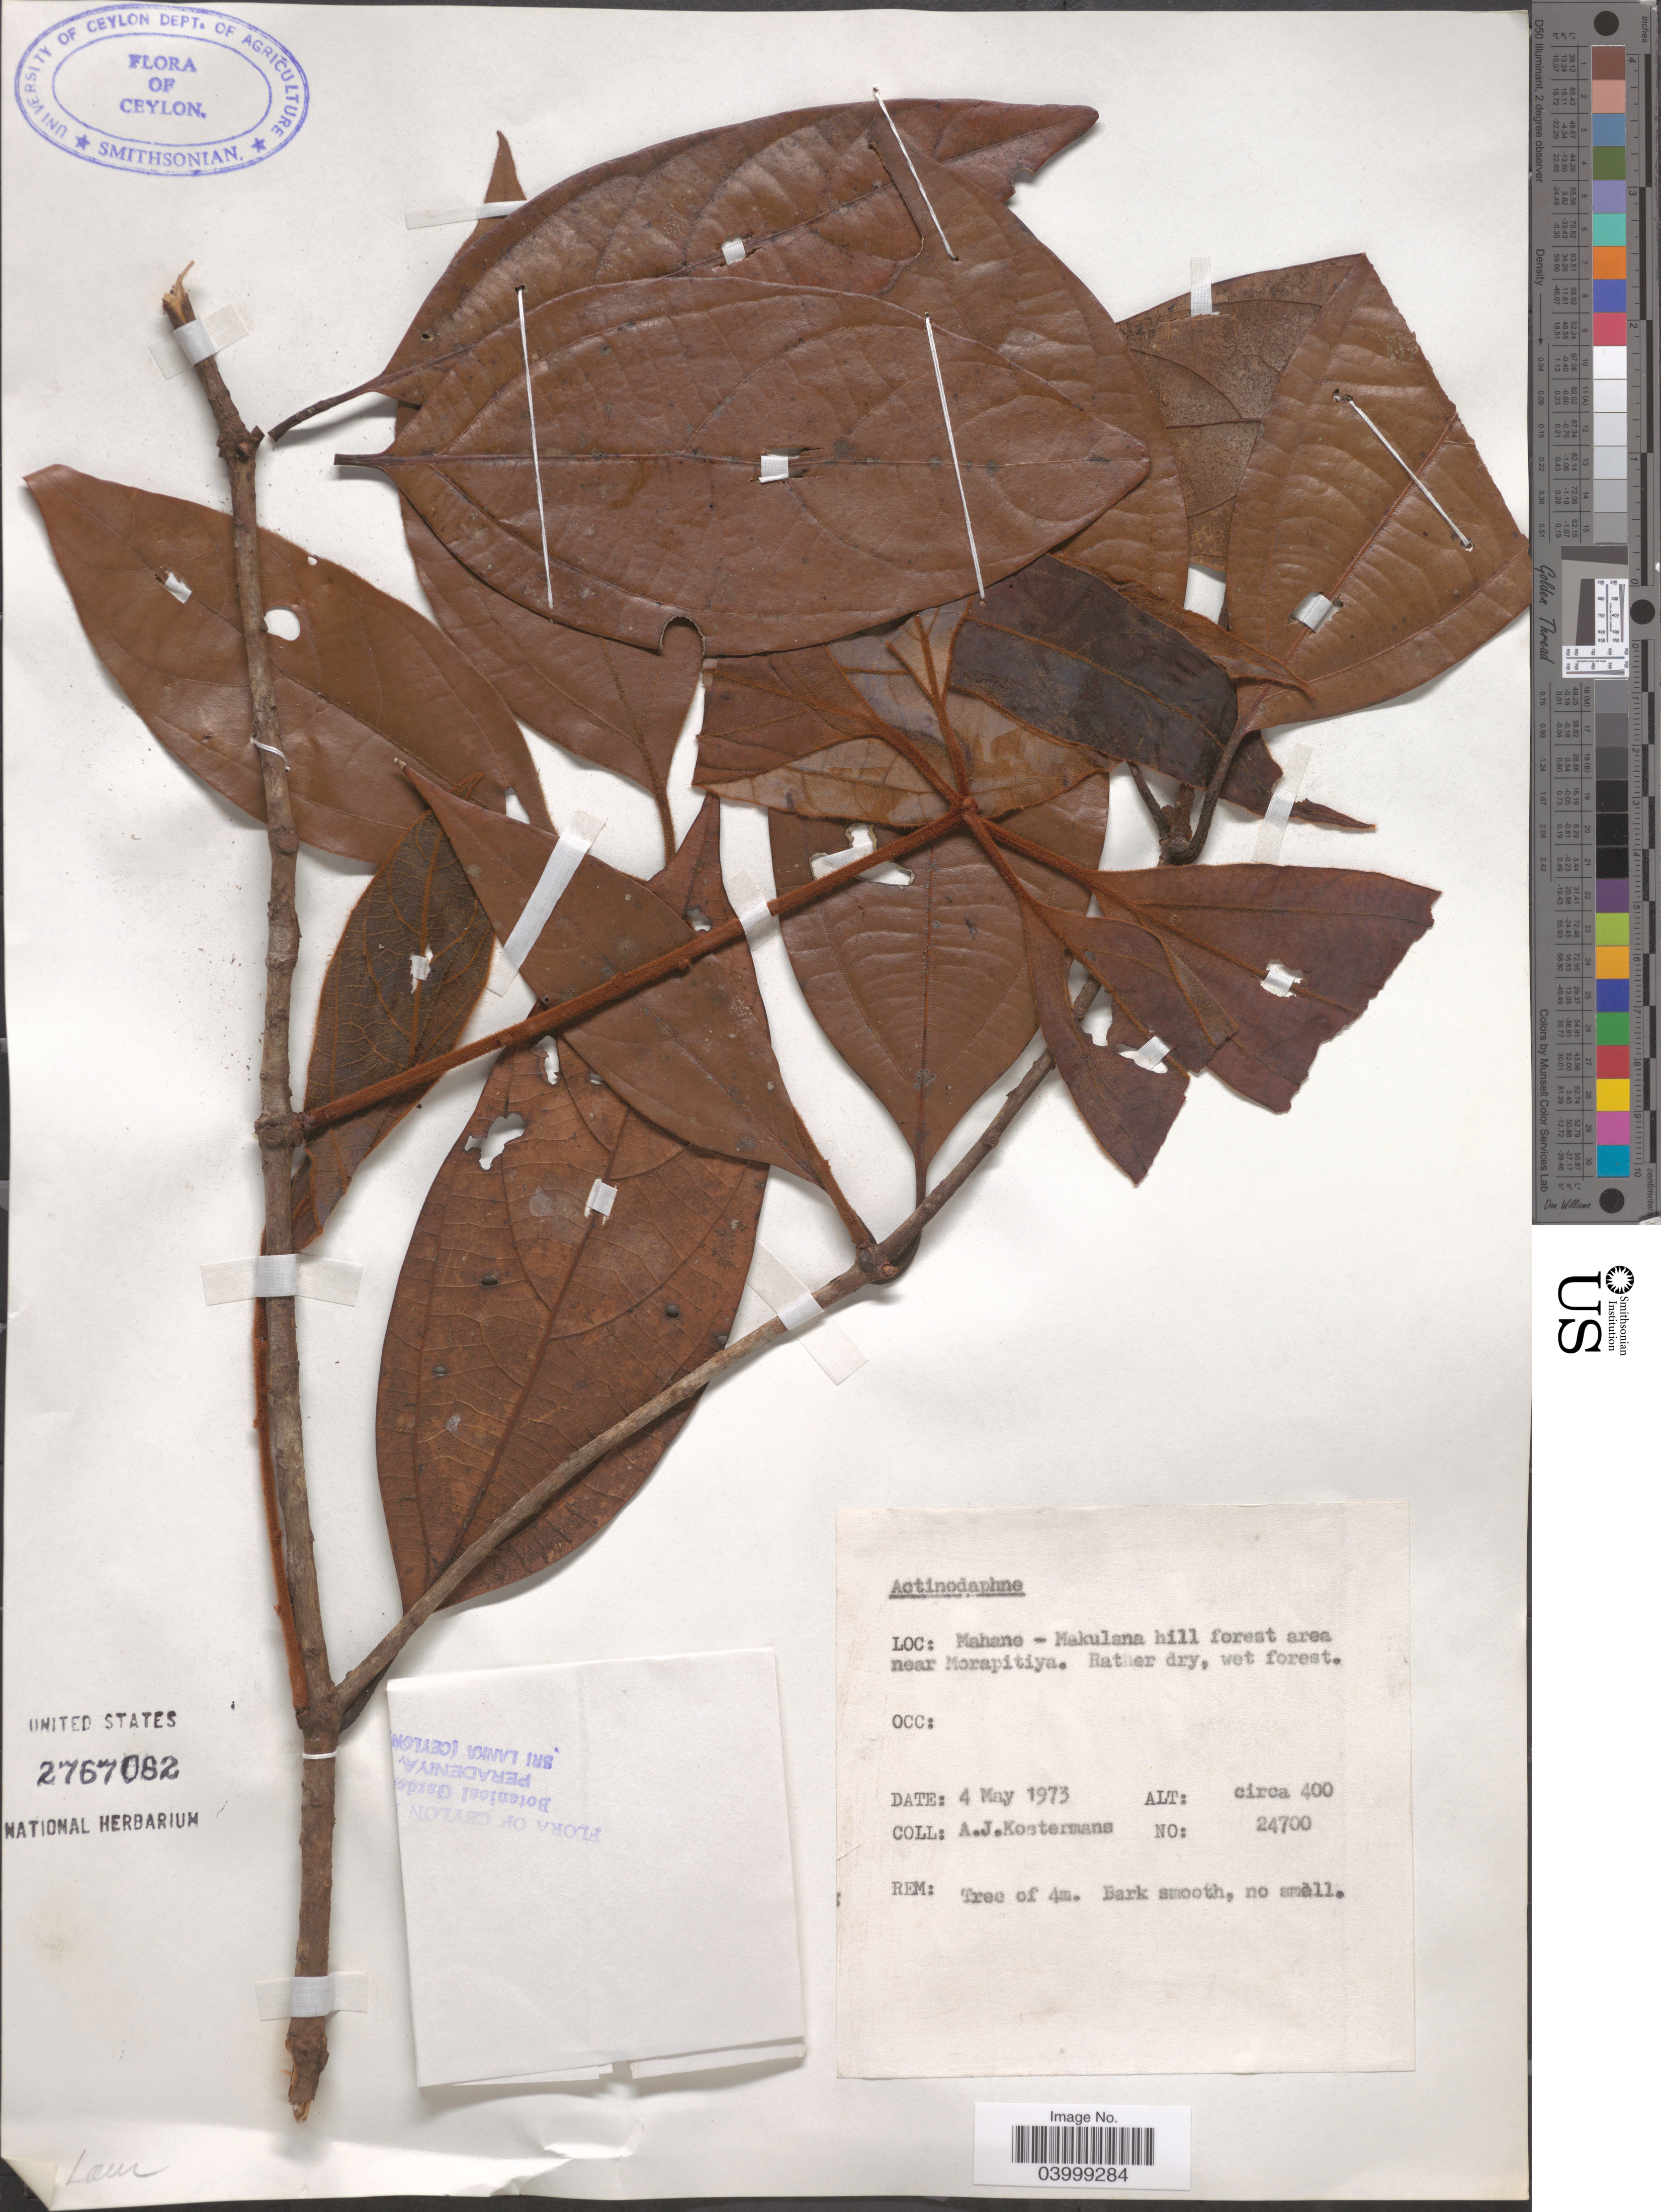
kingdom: Plantae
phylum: Tracheophyta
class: Magnoliopsida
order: Laurales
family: Lauraceae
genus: Actinodaphne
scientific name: Actinodaphne sp.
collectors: A. J. G. Kostermans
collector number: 24700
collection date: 1973-05-04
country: Sri Lanka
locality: Mahane - Makulana hill forest area near Morapitiya.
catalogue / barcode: US 2767082